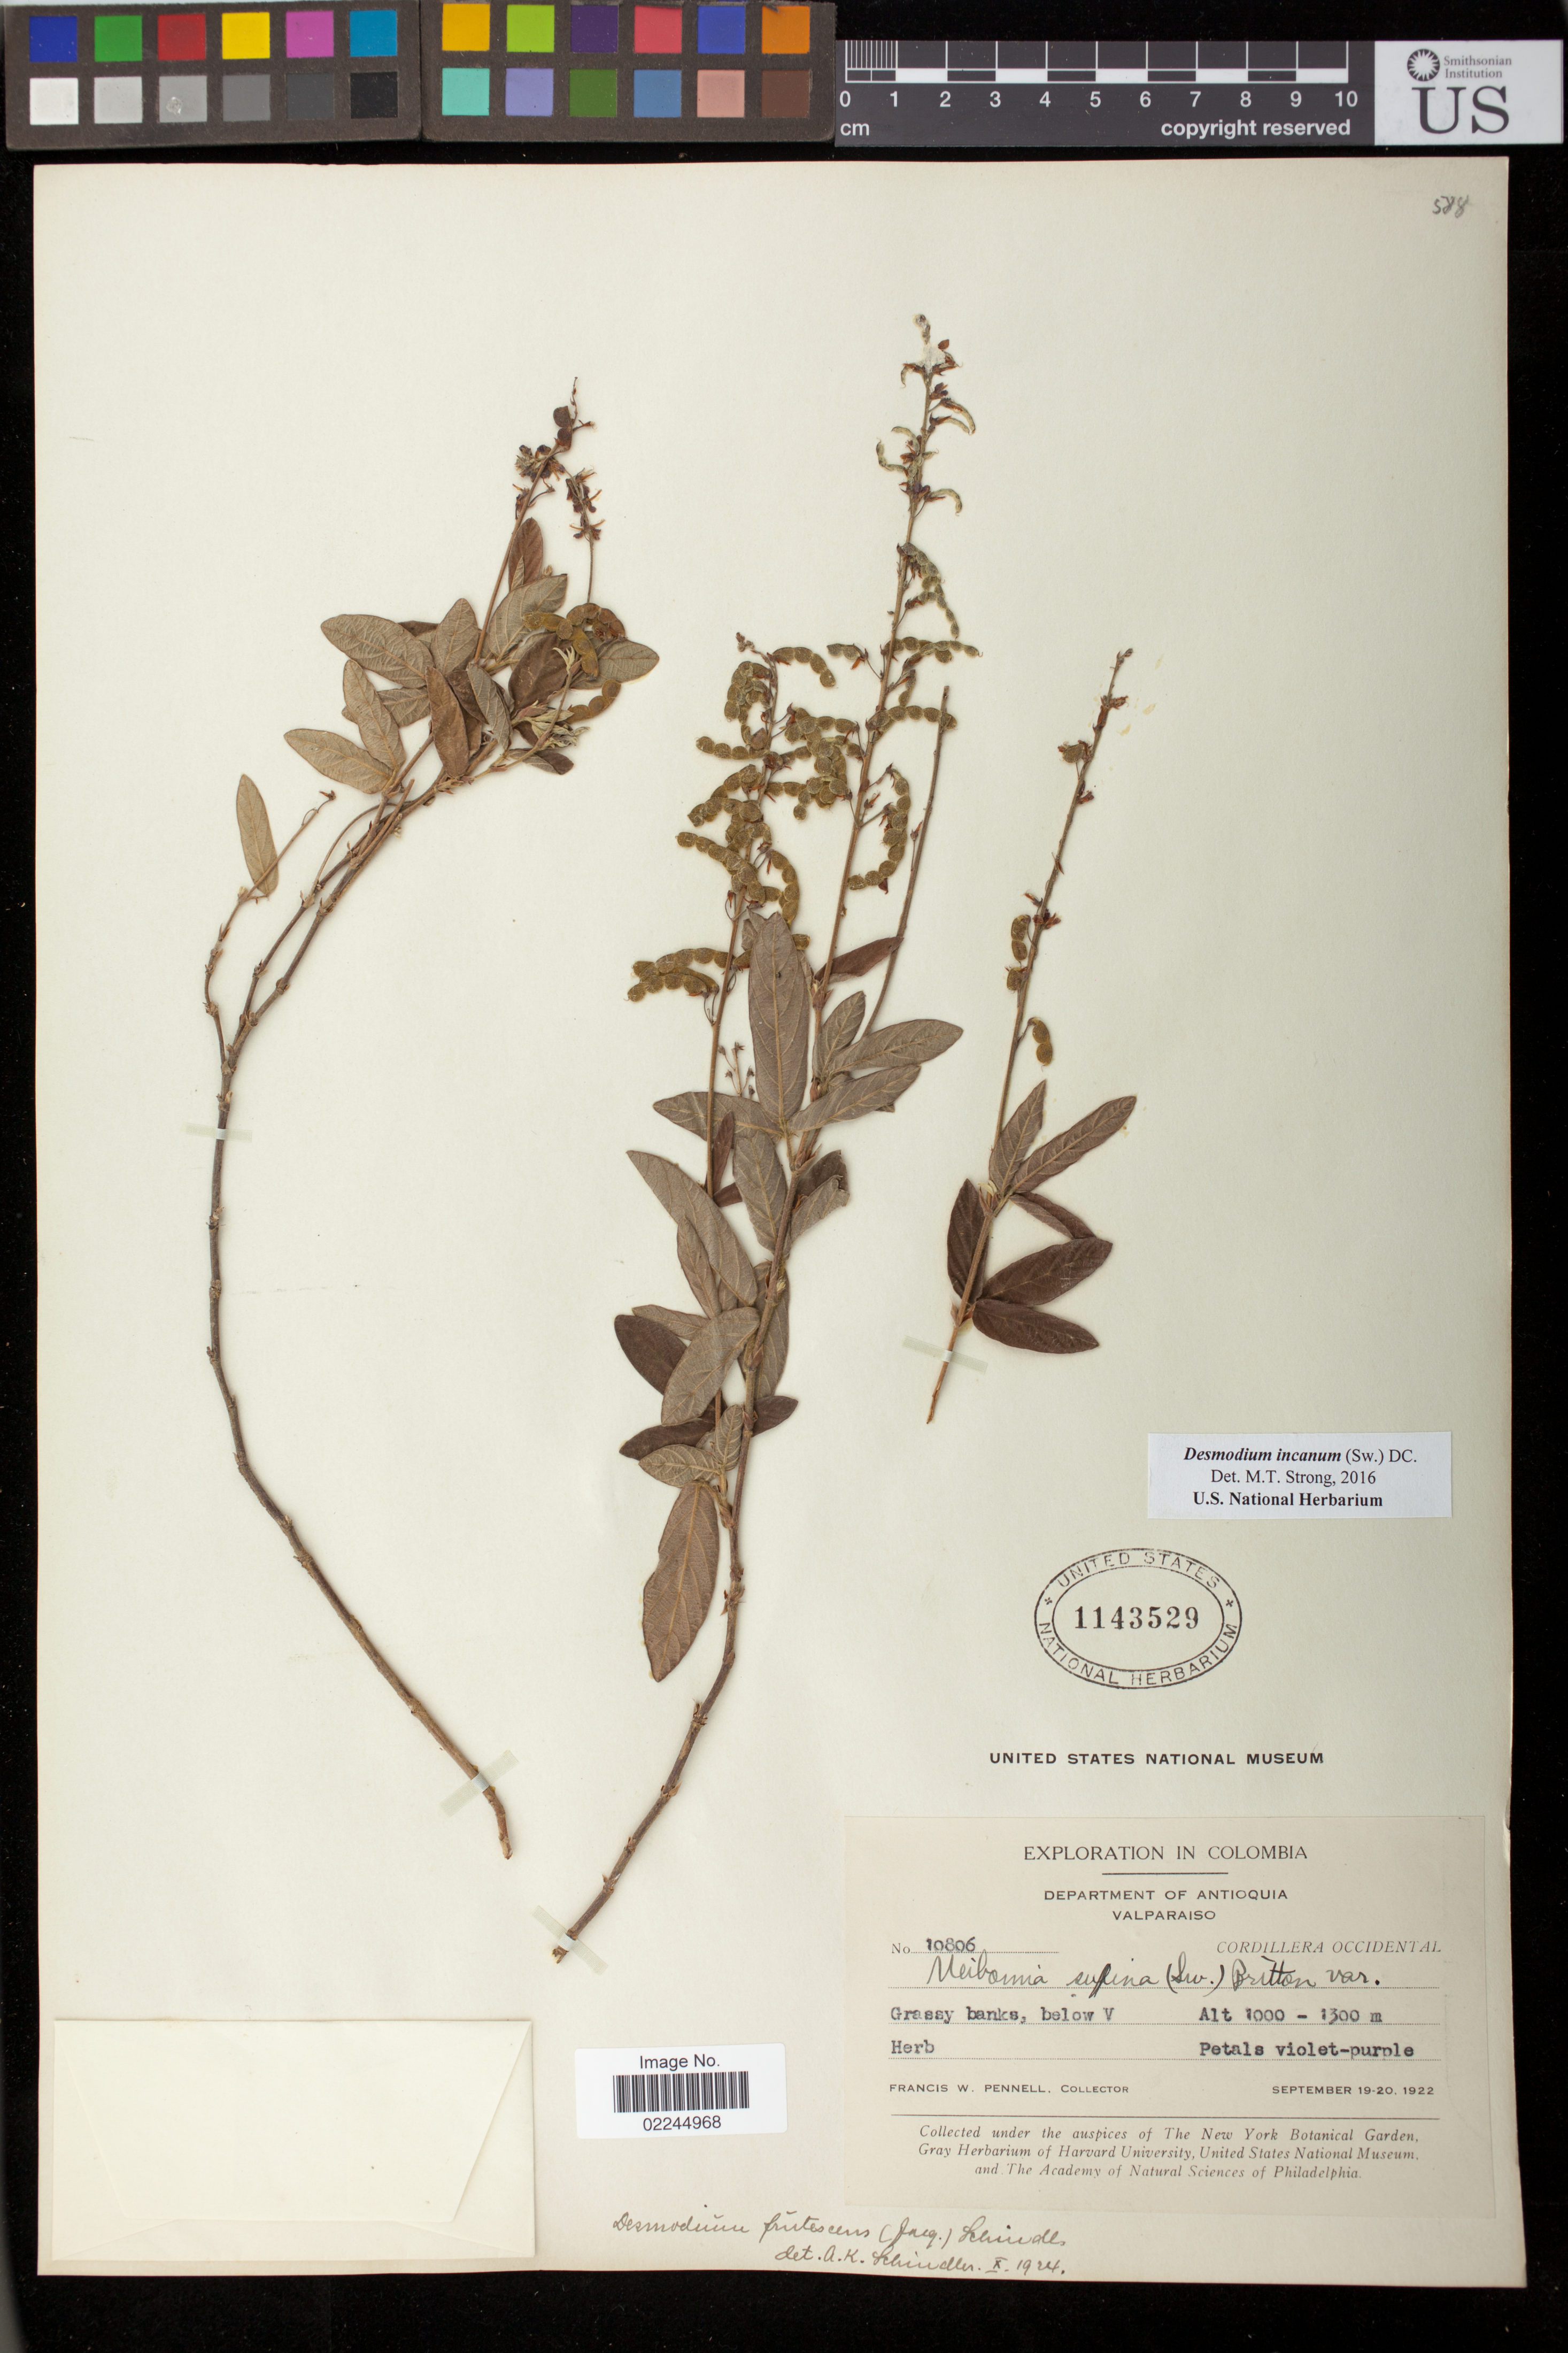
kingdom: Plantae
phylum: Tracheophyta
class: Magnoliopsida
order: Fabales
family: Fabaceae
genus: Desmodium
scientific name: Desmodium incanum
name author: (Sw.) DC.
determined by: Strong, Mark T., (BOT), Smithsonian Institution - National Museum of Natural History (UNITED STATES)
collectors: F. W. Pennell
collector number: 10806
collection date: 1922-09-19/1922-09-20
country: Colombia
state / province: Antioquia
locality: Valparaiso, Cordillera Occidental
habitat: Grassy banks, below V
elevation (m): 1000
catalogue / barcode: US 1143529